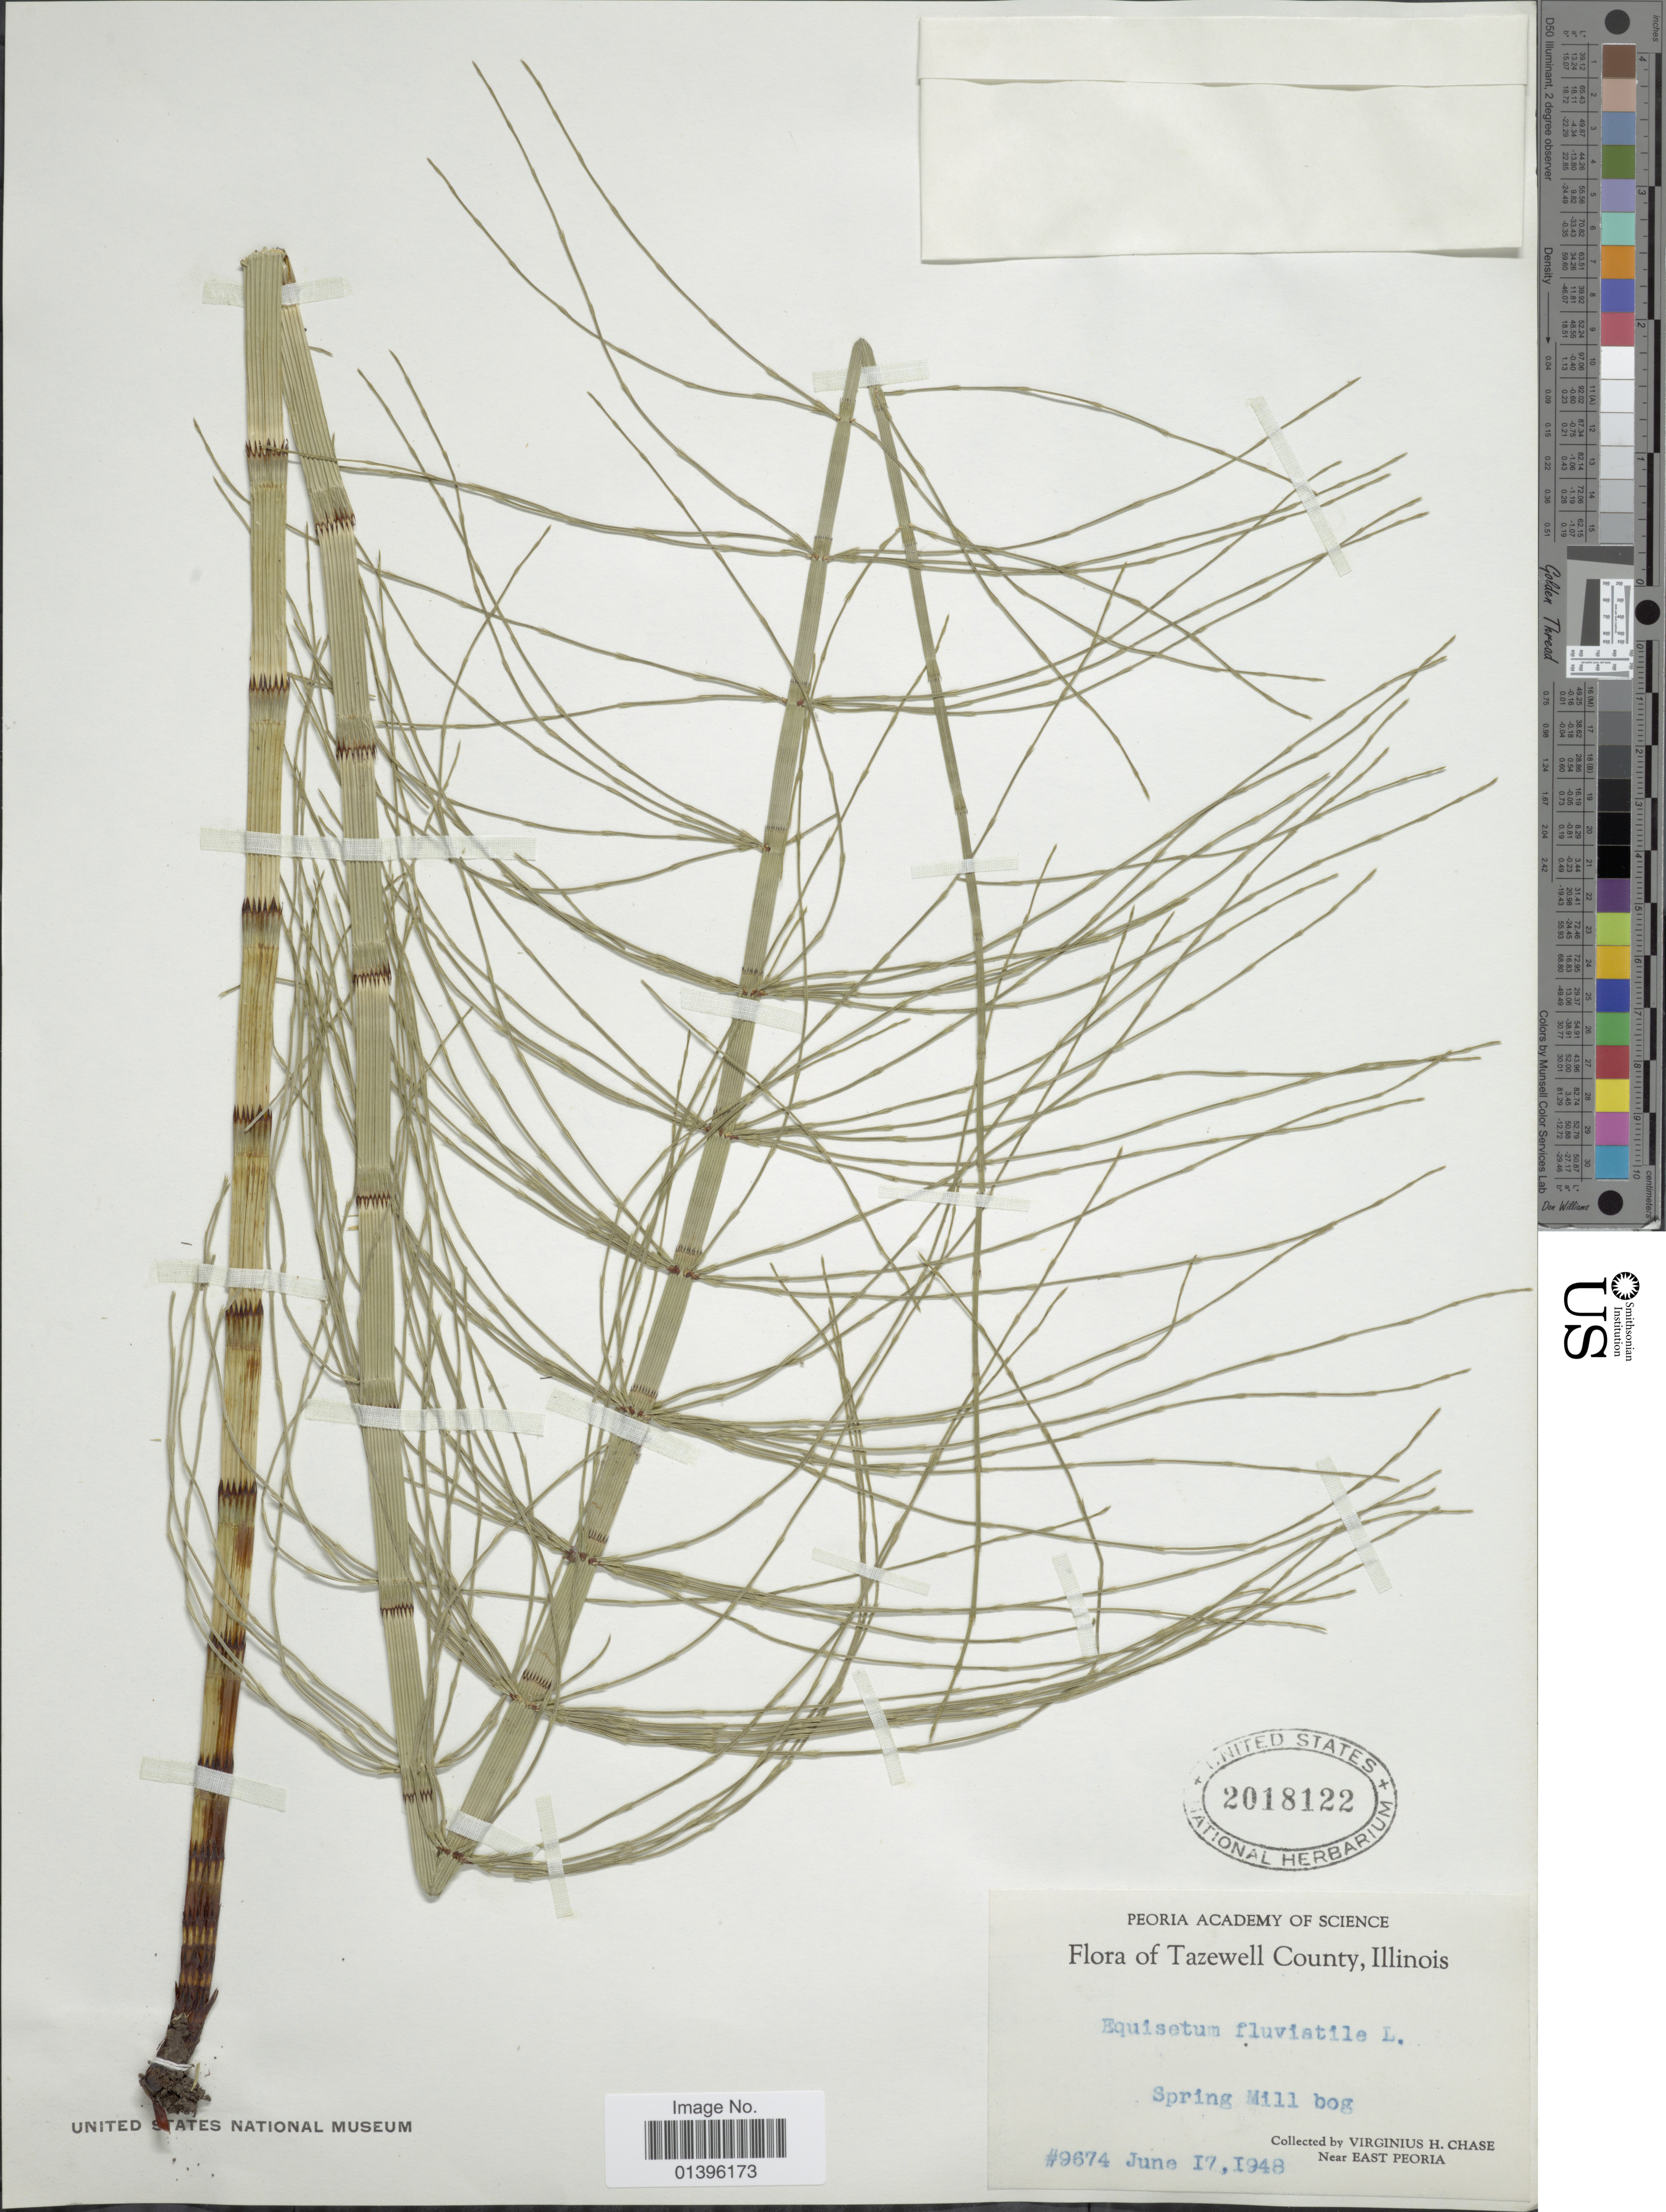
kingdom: Plantae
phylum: Tracheophyta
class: Polypodiopsida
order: Equisetales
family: Equisetaceae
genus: Equisetum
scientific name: Equisetum fluviatile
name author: L.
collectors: V. H. Chase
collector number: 9674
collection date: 1948-06-17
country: United States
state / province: Illinois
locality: Tazewell County. Spring Mill bog, near East Peoria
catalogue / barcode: US 2018122